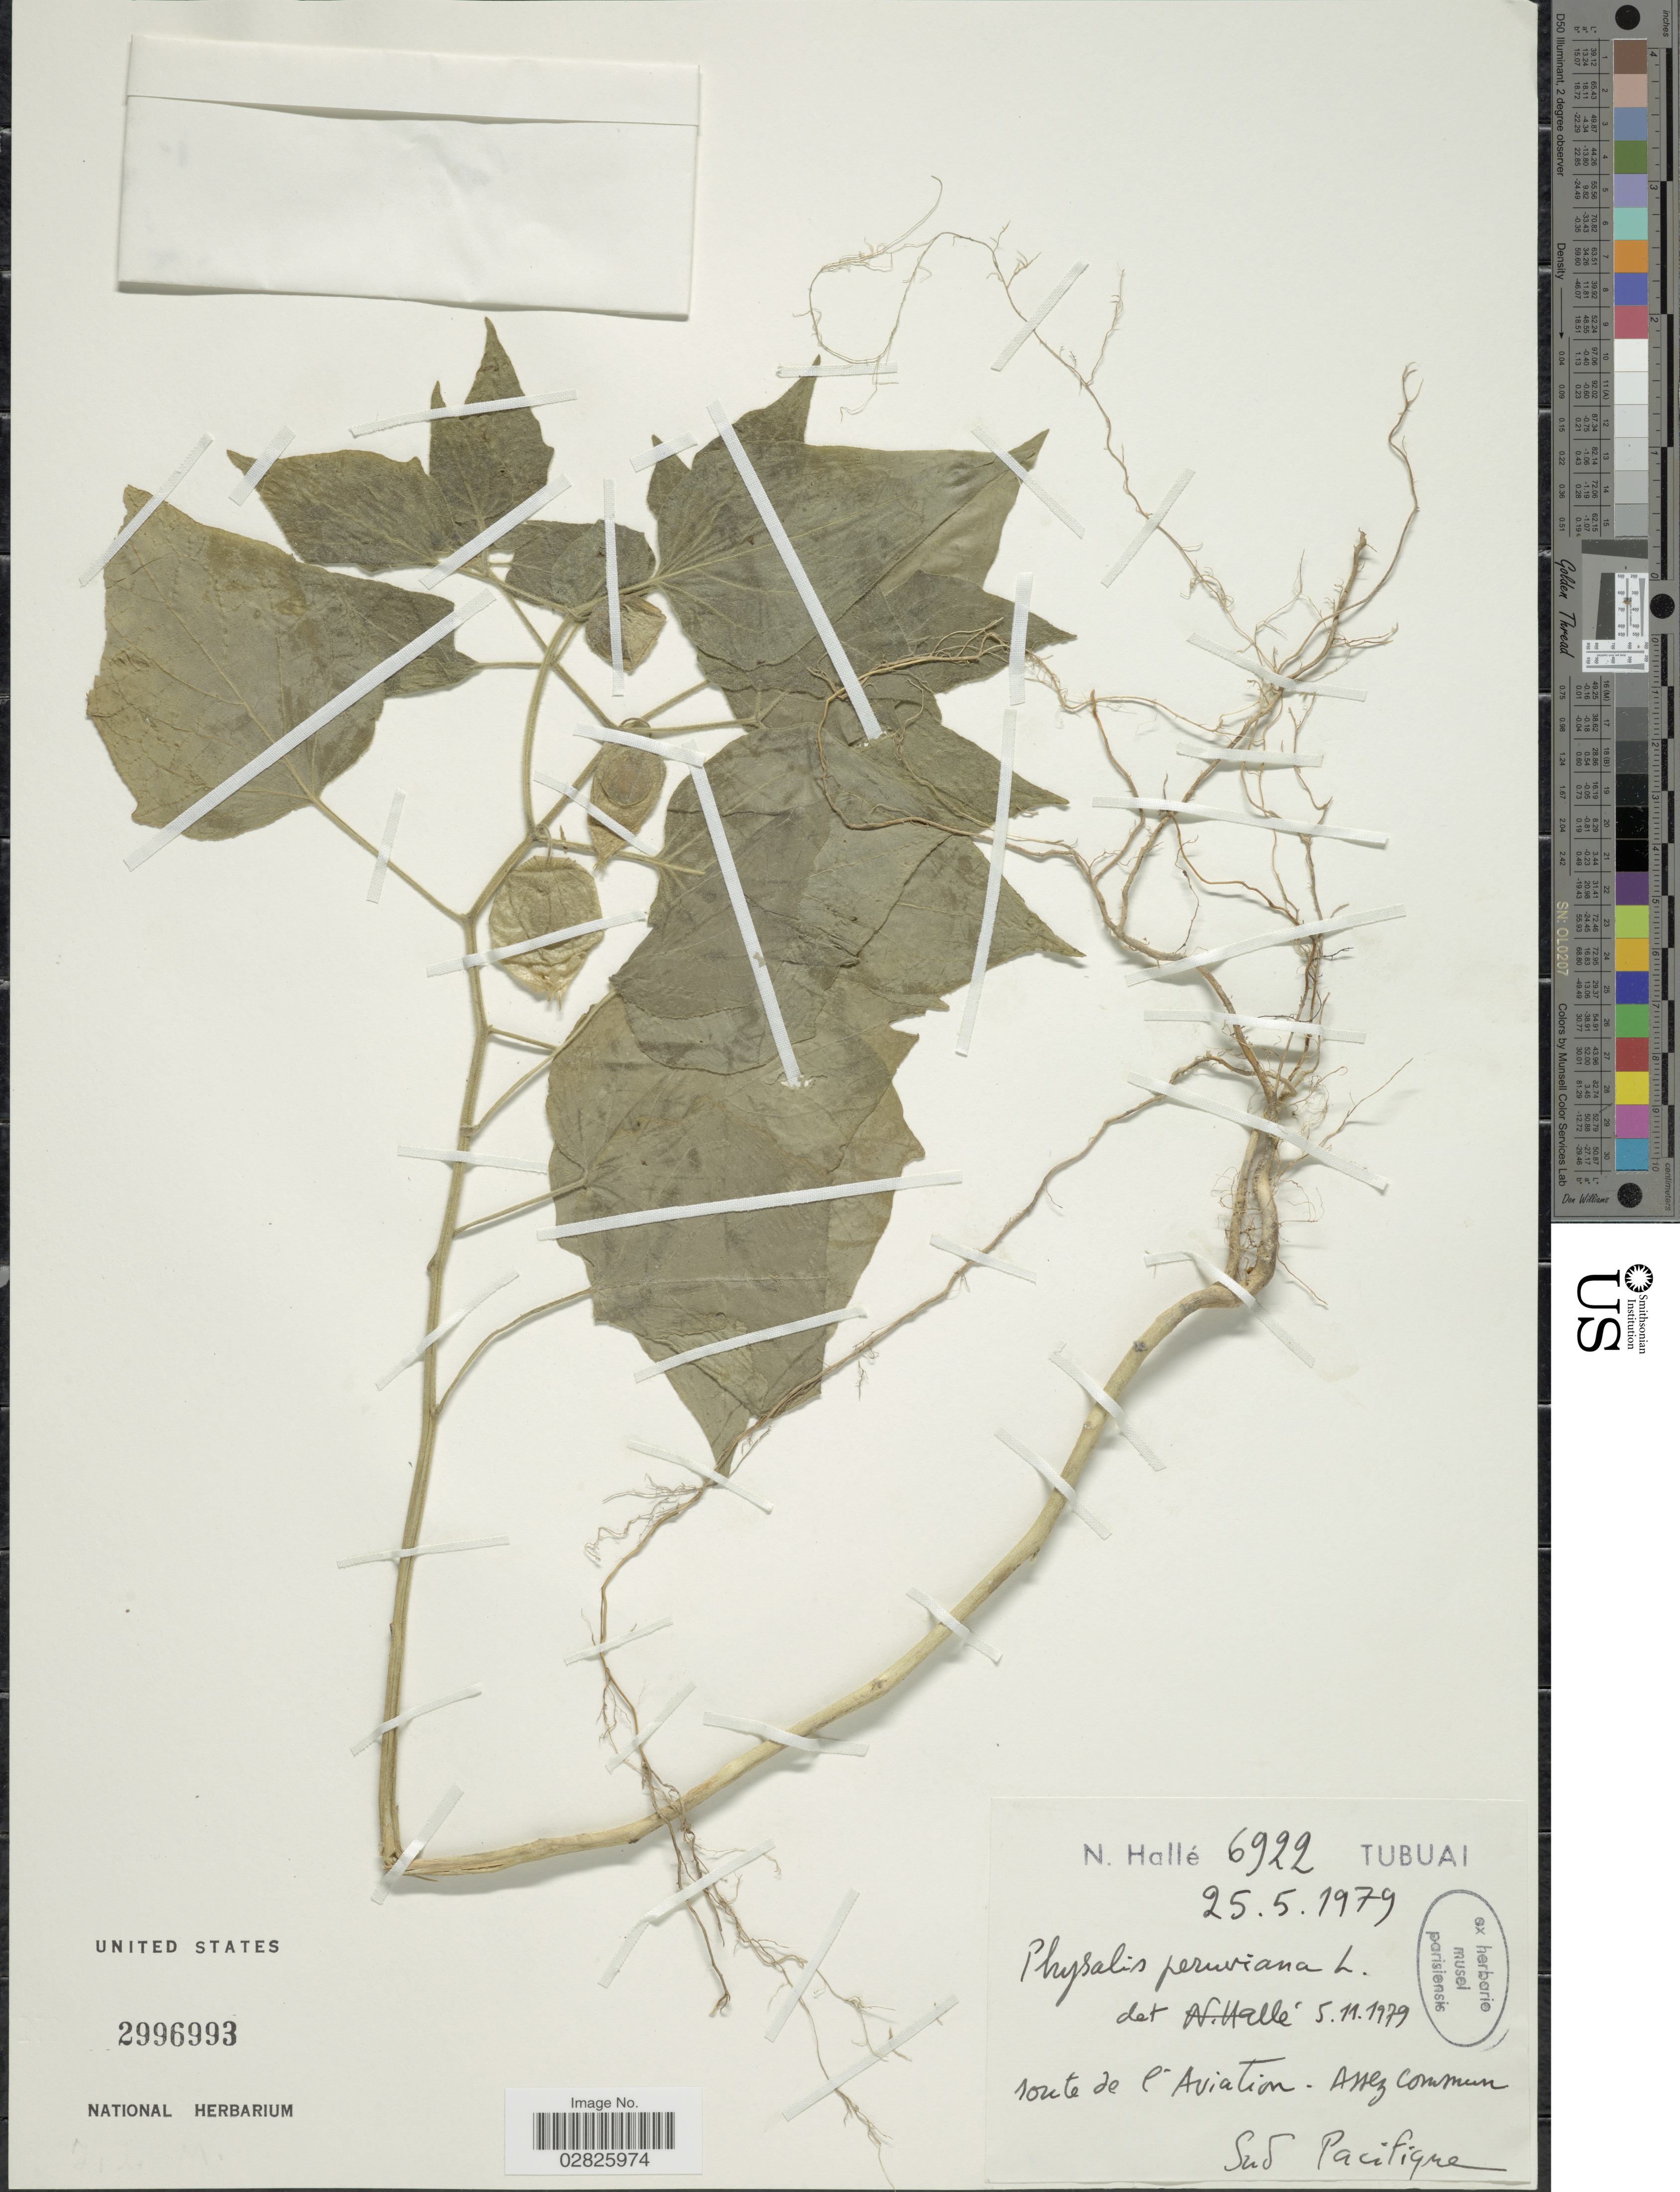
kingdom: Plantae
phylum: Tracheophyta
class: Magnoliopsida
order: Solanales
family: Solanaceae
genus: Physalis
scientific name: Physalis peruviana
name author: L.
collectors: N. Hallé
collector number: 6922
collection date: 1979-05-25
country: French Polynesia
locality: Tubuai. Route de l'Aviation. Anez commun. Sud Pacifique.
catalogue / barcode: US 2996993